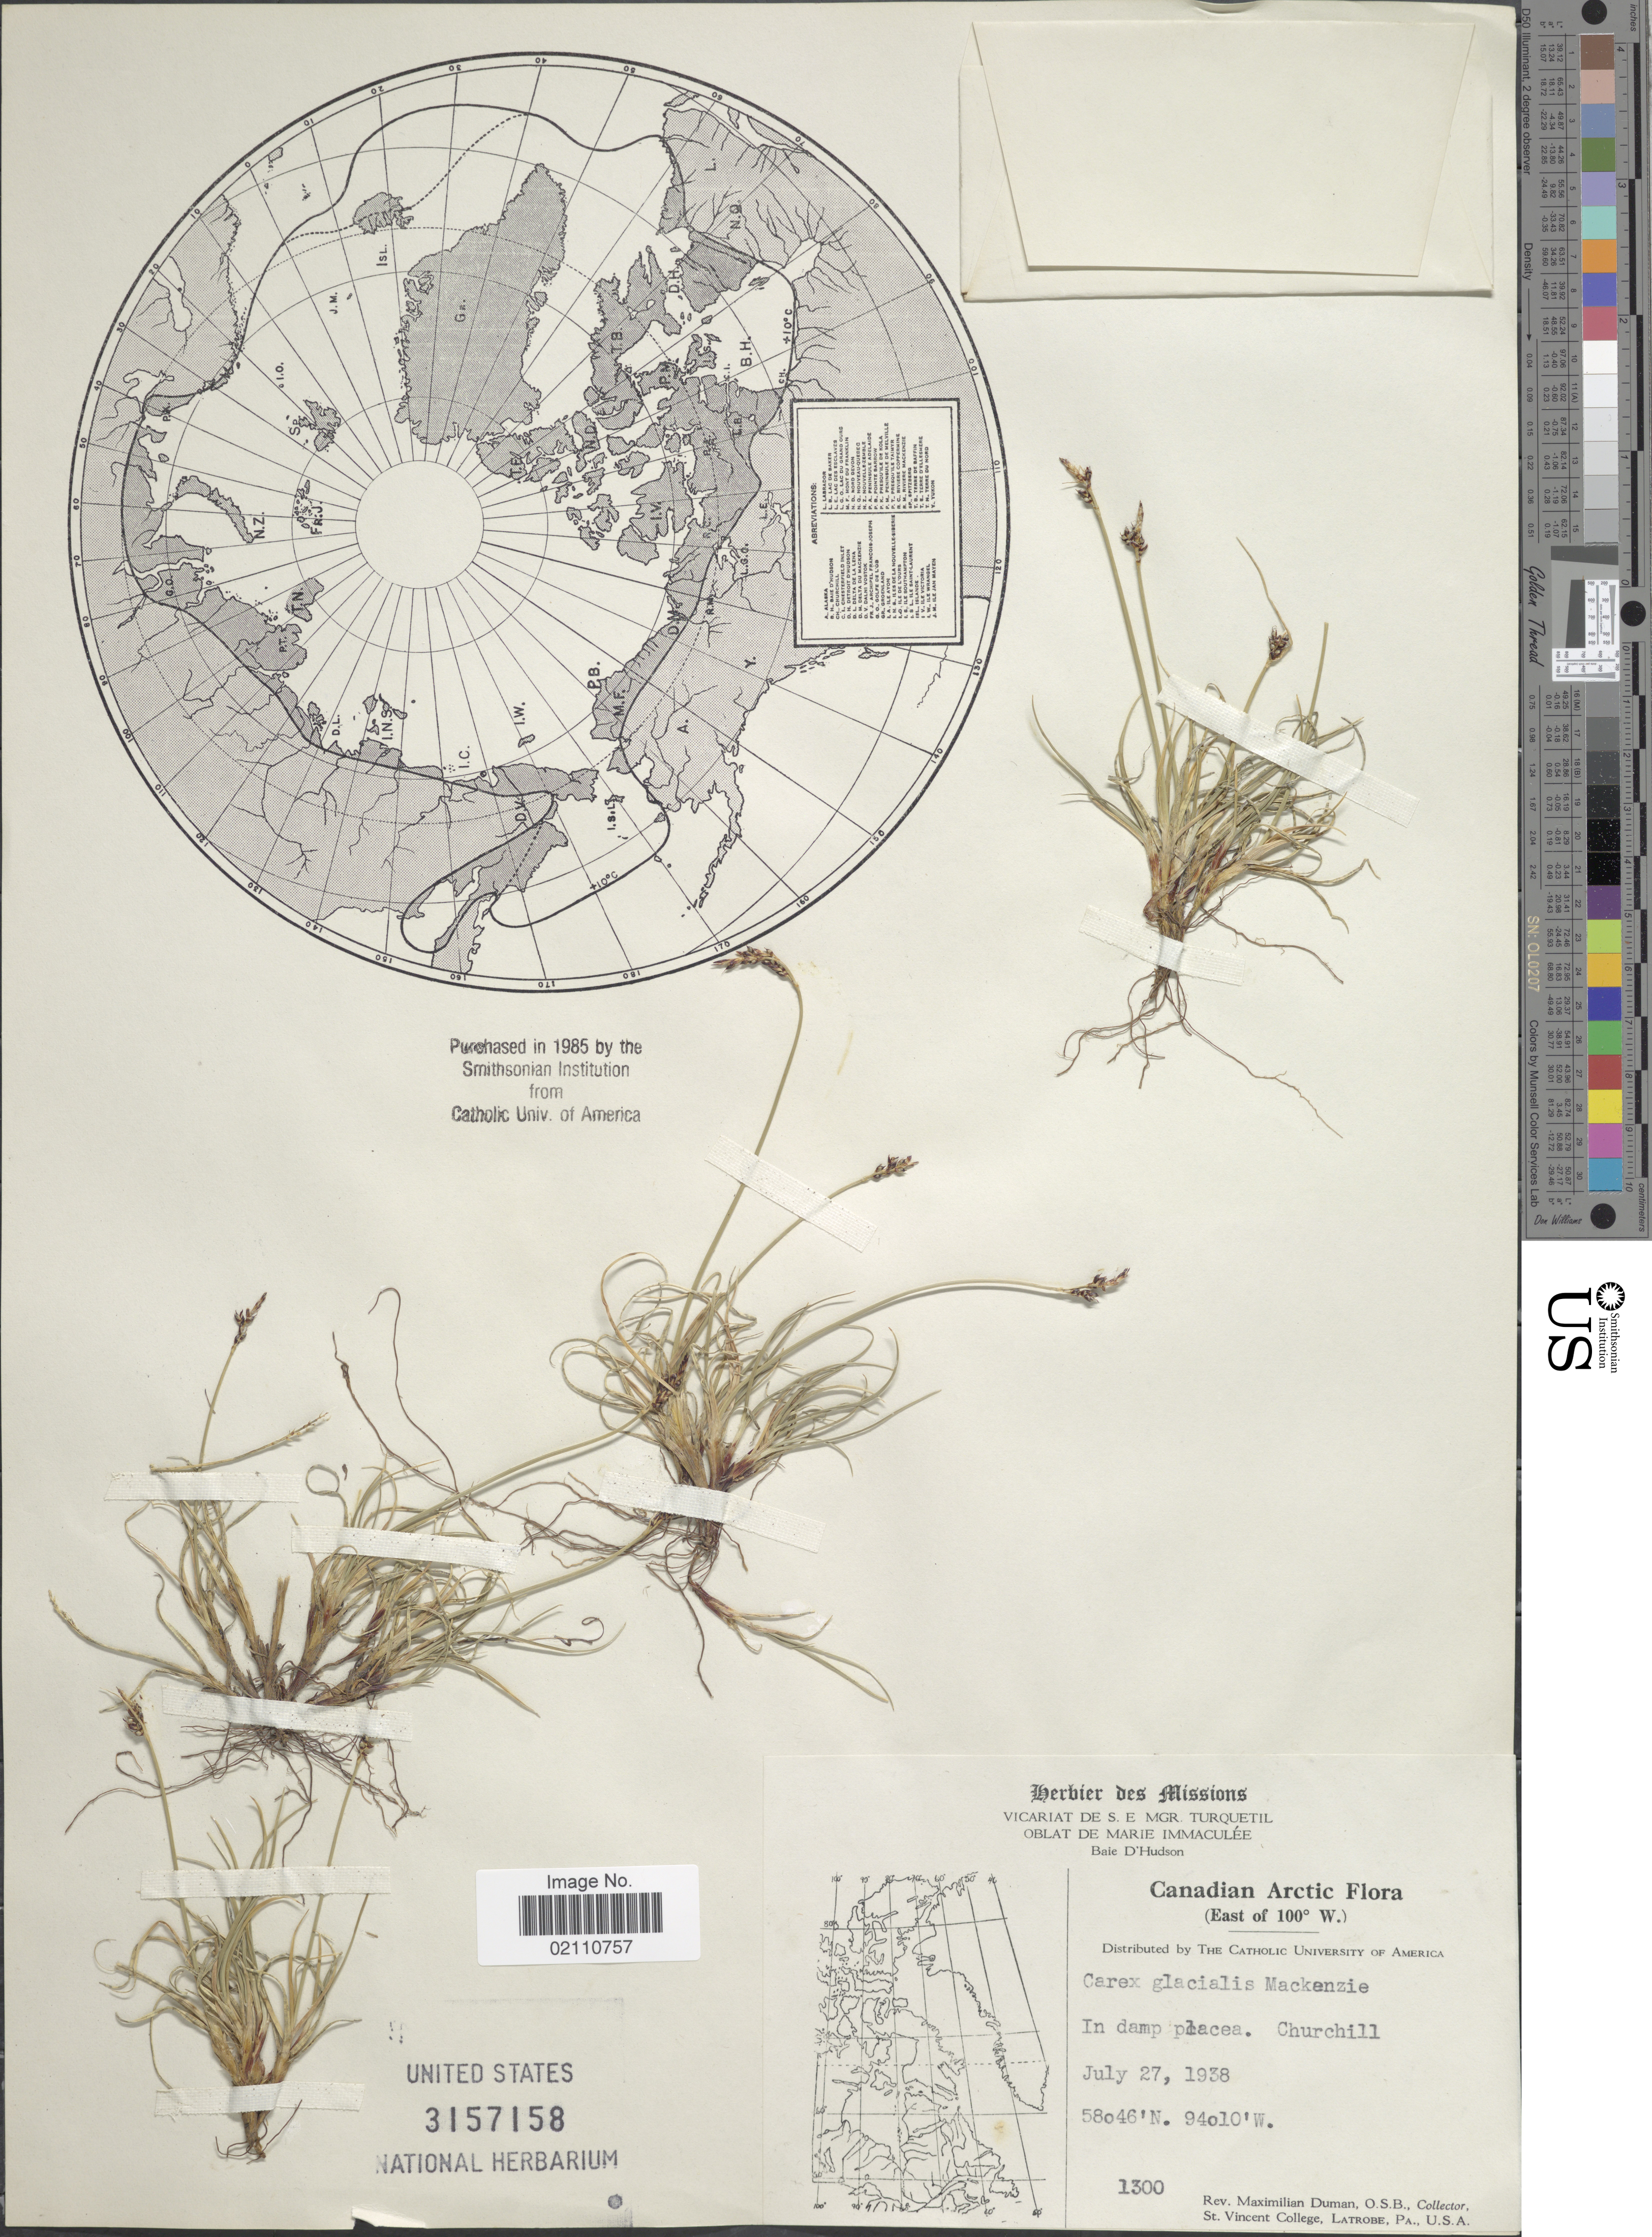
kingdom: Plantae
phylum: Tracheophyta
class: Liliopsida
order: Poales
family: Cyperaceae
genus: Carex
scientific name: Carex glacialis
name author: Mack.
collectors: M. Duman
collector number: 1300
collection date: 1938-07-27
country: Canada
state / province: Manitoba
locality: Canadian Arctic, (East of 100° W) Churchill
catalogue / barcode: US 3157158